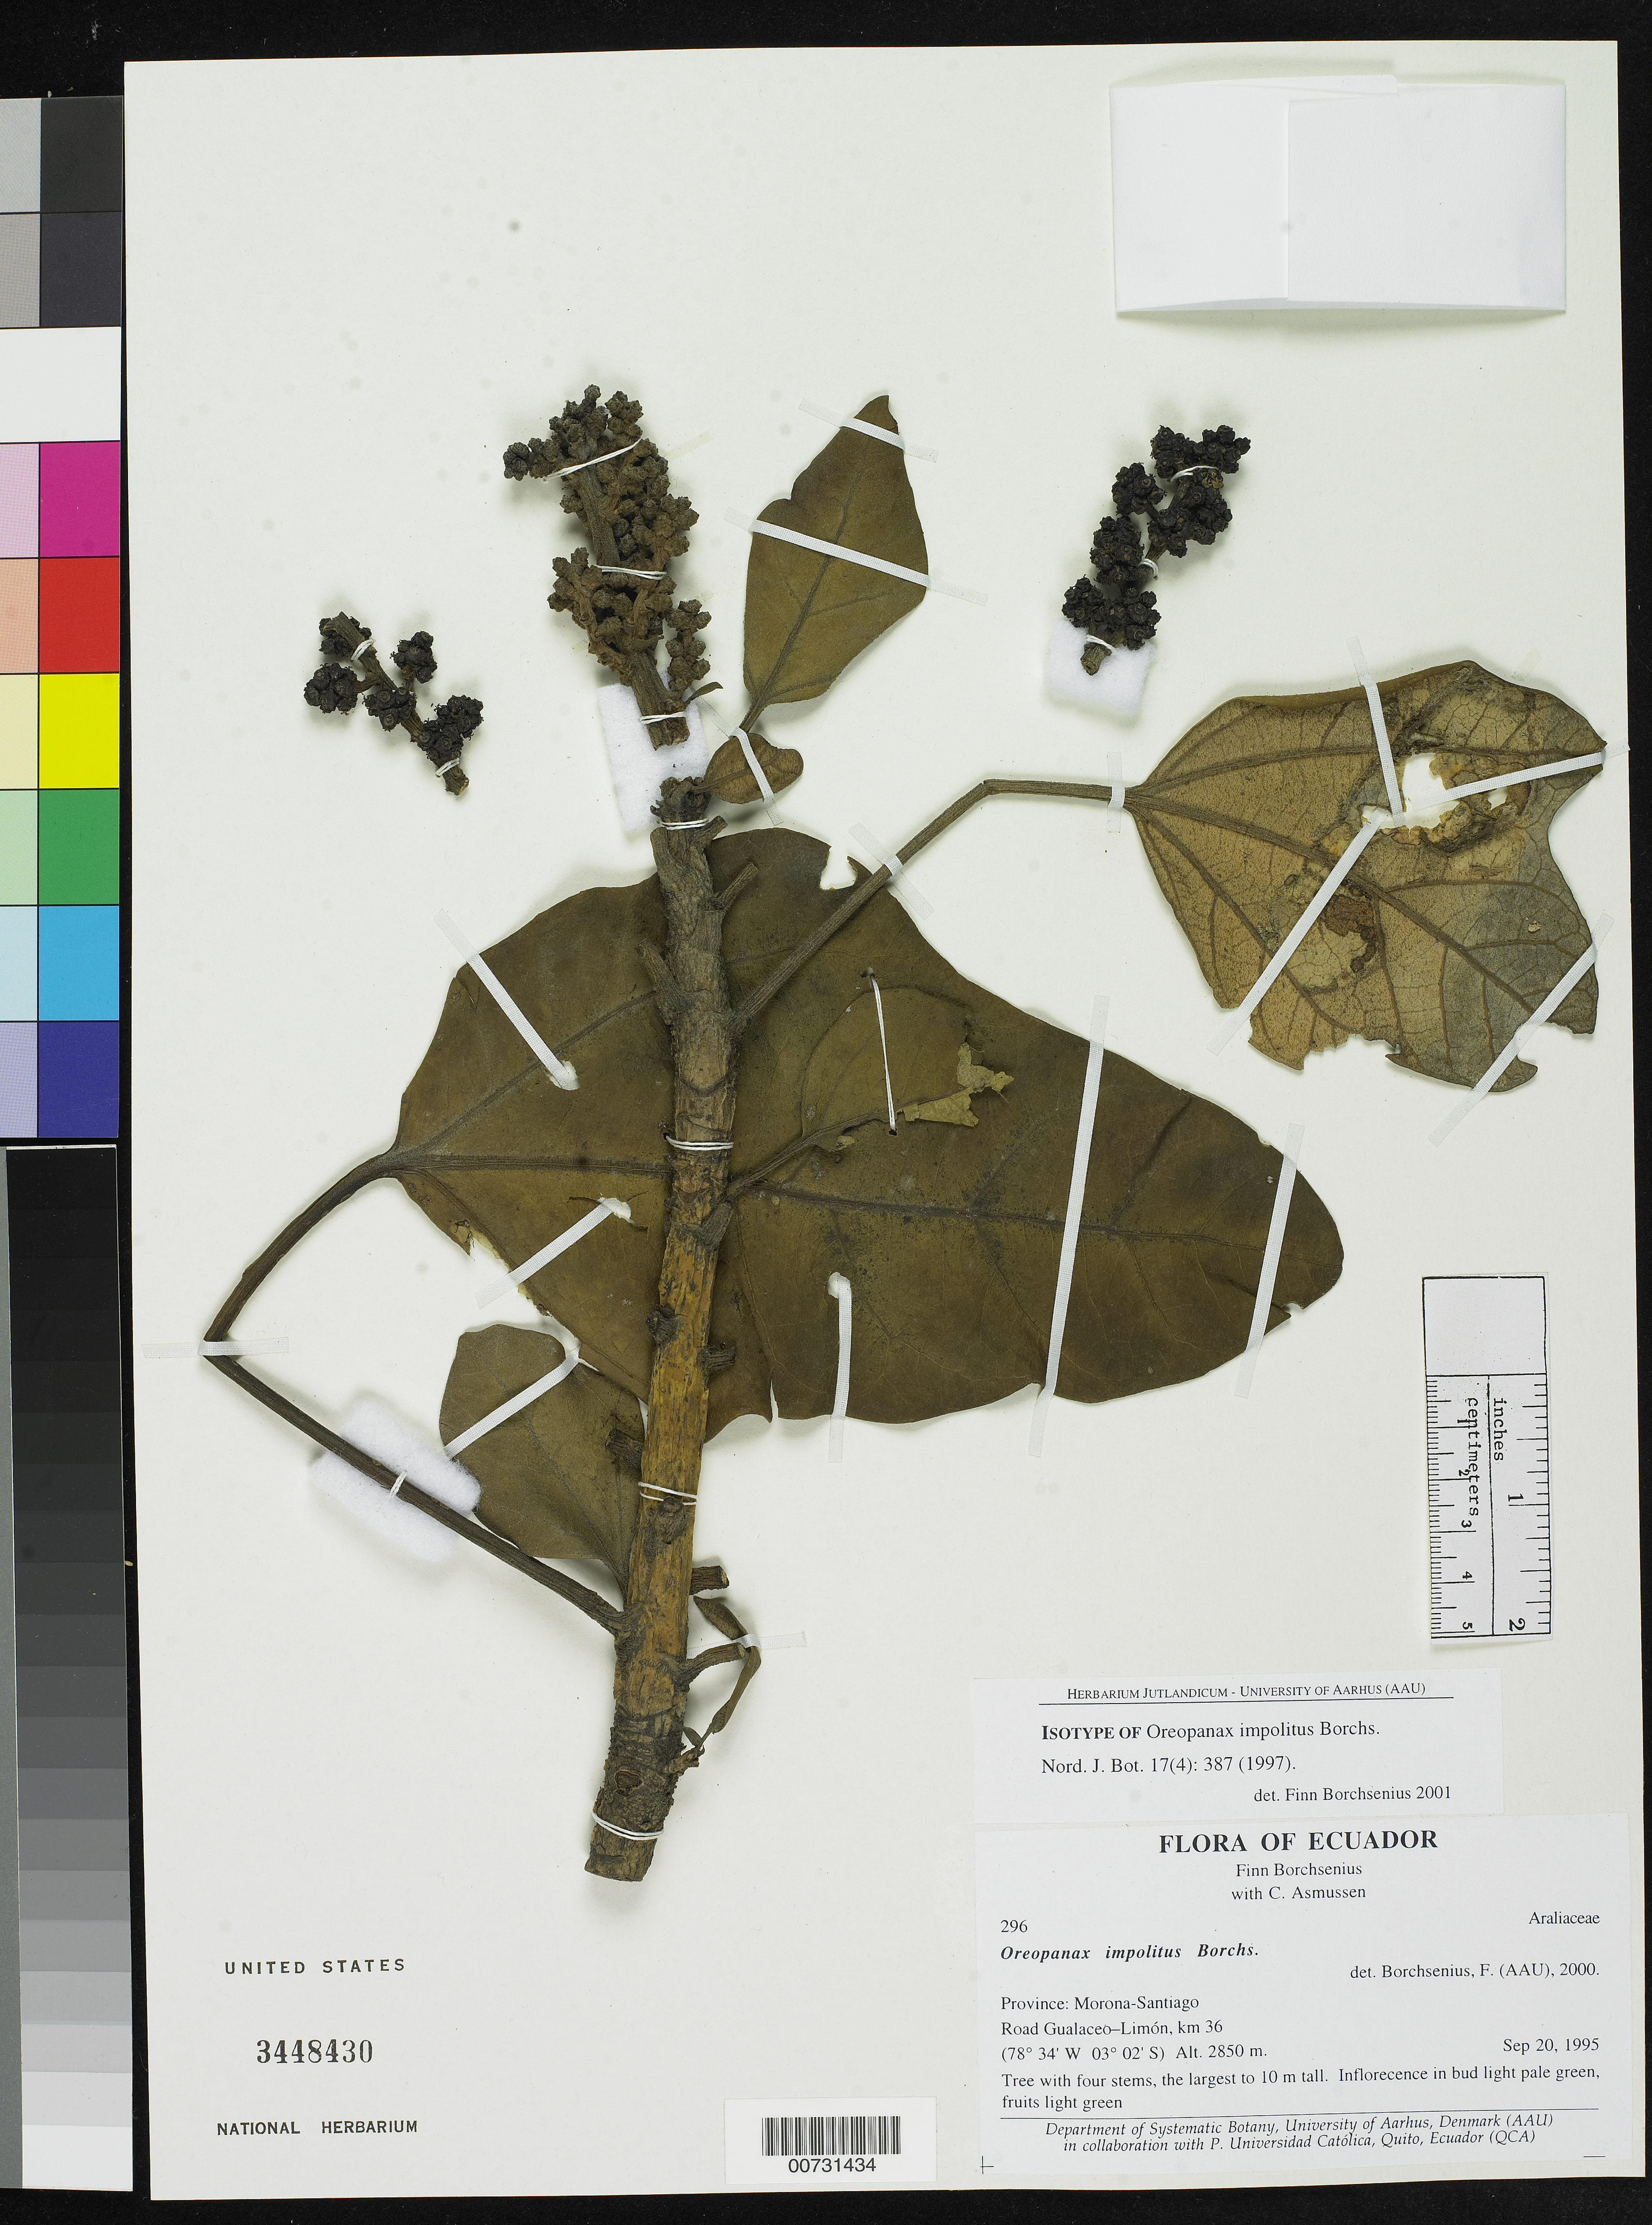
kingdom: Plantae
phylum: Tracheophyta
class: Magnoliopsida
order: Apiales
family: Araliaceae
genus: Oreopanax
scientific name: Oreopanax impolitus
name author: Borchs.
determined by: Borchsenius, F.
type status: Isotype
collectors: F. Borchsenius & C. Asmussen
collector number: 296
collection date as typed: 20 Sep 2000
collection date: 2000-09-20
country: Ecuador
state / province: Morona-Santiago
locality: Road Gualaceo-Limón, km 36.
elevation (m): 2850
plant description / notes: Holotype at QCA.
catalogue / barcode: US 3448430